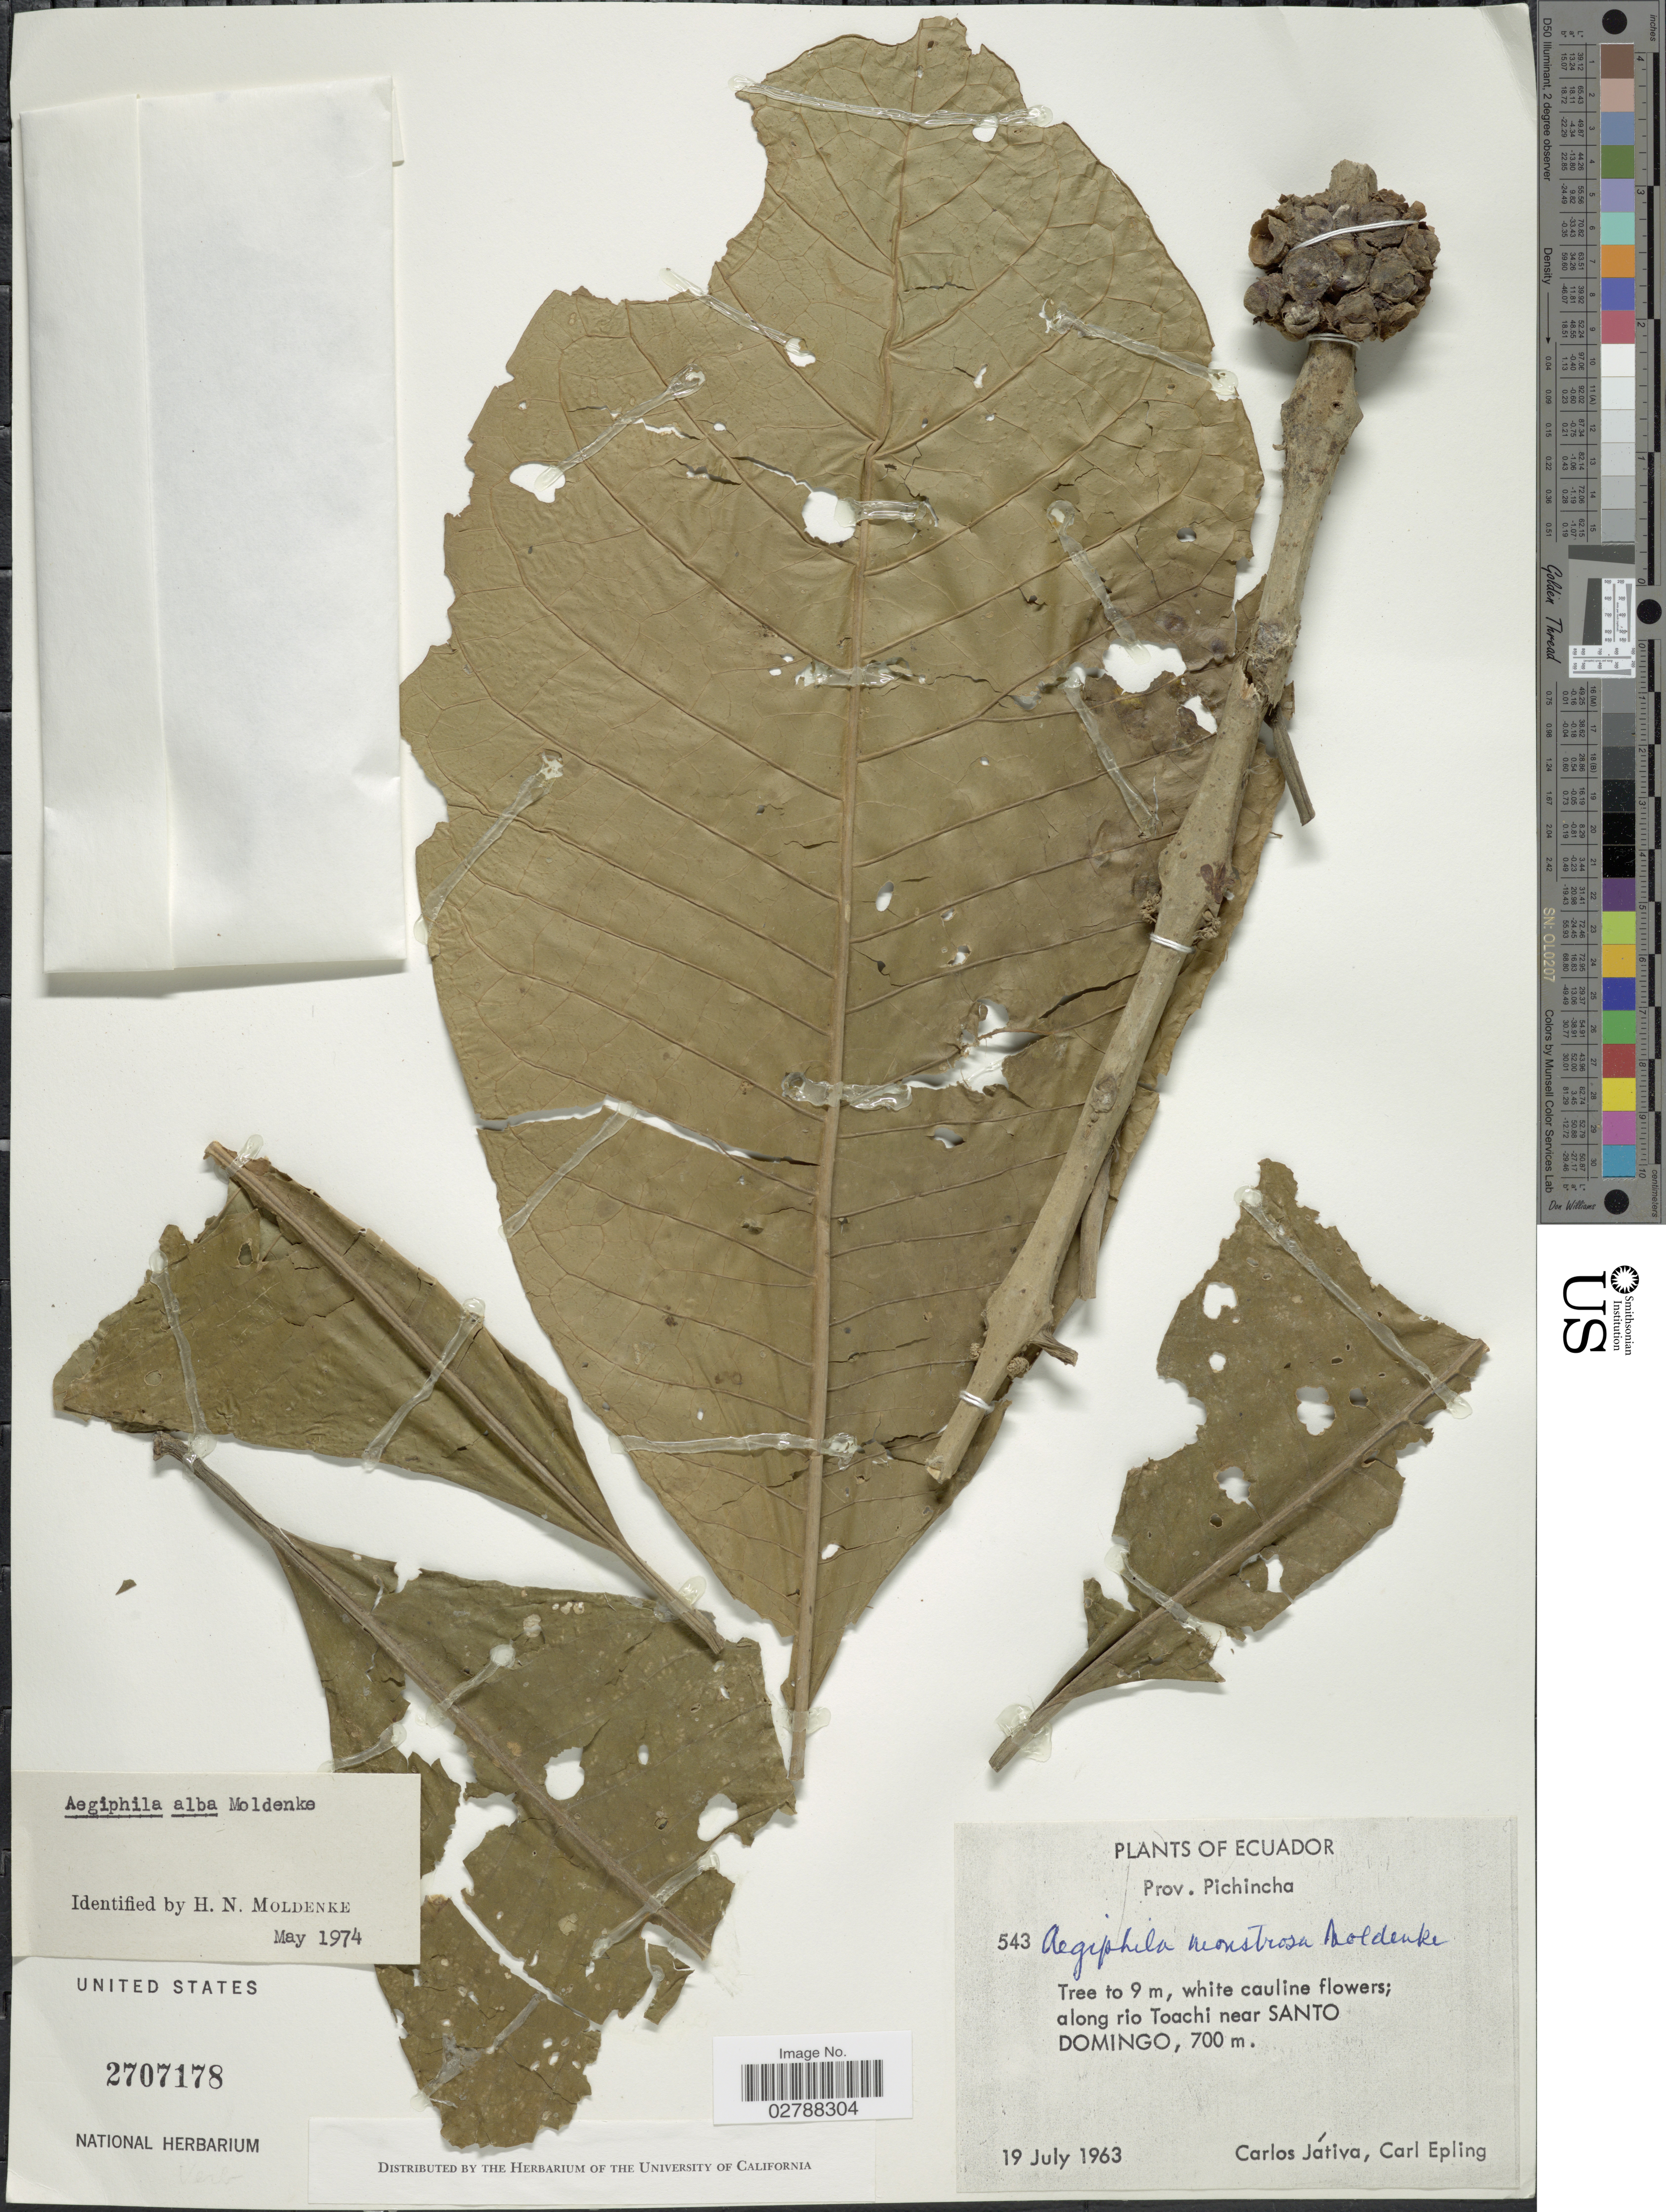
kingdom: Plantae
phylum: Tracheophyta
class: Magnoliopsida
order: Lamiales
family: Lamiaceae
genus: Aegiphila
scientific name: Aegiphila alba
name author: Moldenke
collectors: C. D. Játiva & C. C. Epling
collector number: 543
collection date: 1963-07-19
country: Ecuador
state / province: Pichincha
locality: Prov. Pichincha, along rio Toachi near Santo Domingo.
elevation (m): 700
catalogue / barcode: US 2707178